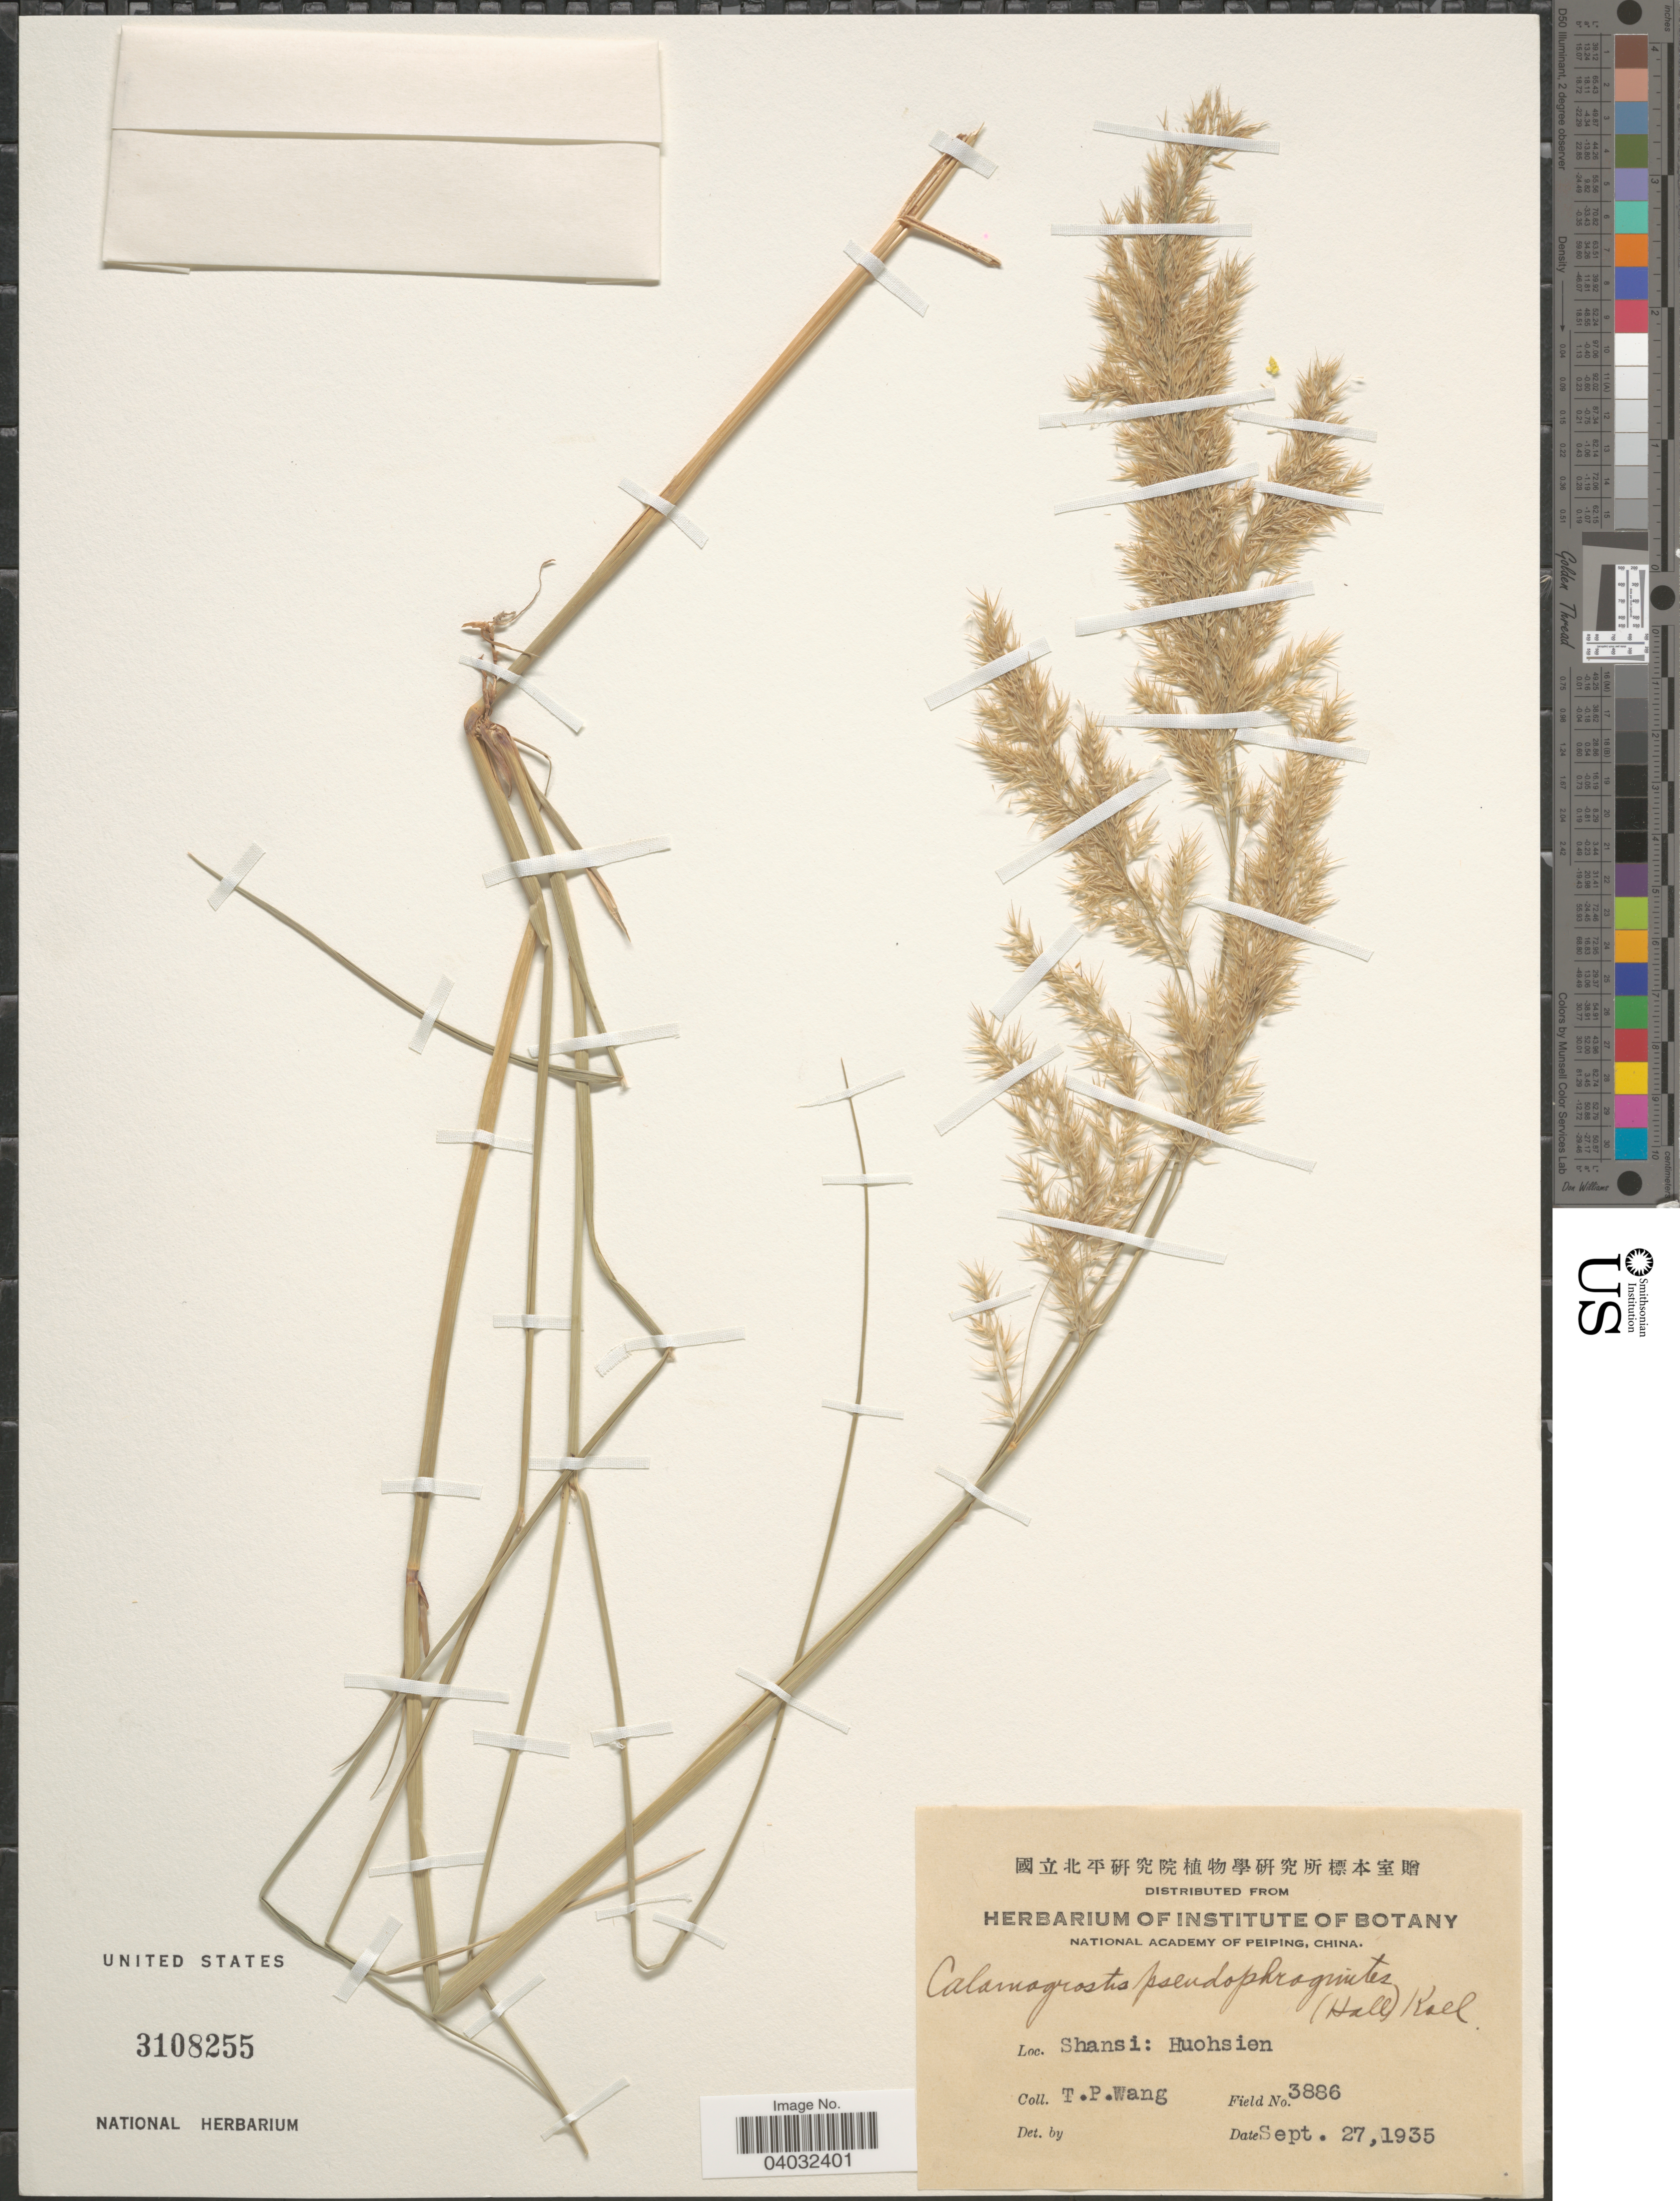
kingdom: Plantae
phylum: Tracheophyta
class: Liliopsida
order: Poales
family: Poaceae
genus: Calamagrostis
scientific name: Calamagrostis pseudophragmites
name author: (Haller f.) Koeler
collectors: T. Wang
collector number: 3886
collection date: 1935-09-27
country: China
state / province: Shanxi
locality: Shansi: Huohsien.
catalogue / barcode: US 3108255